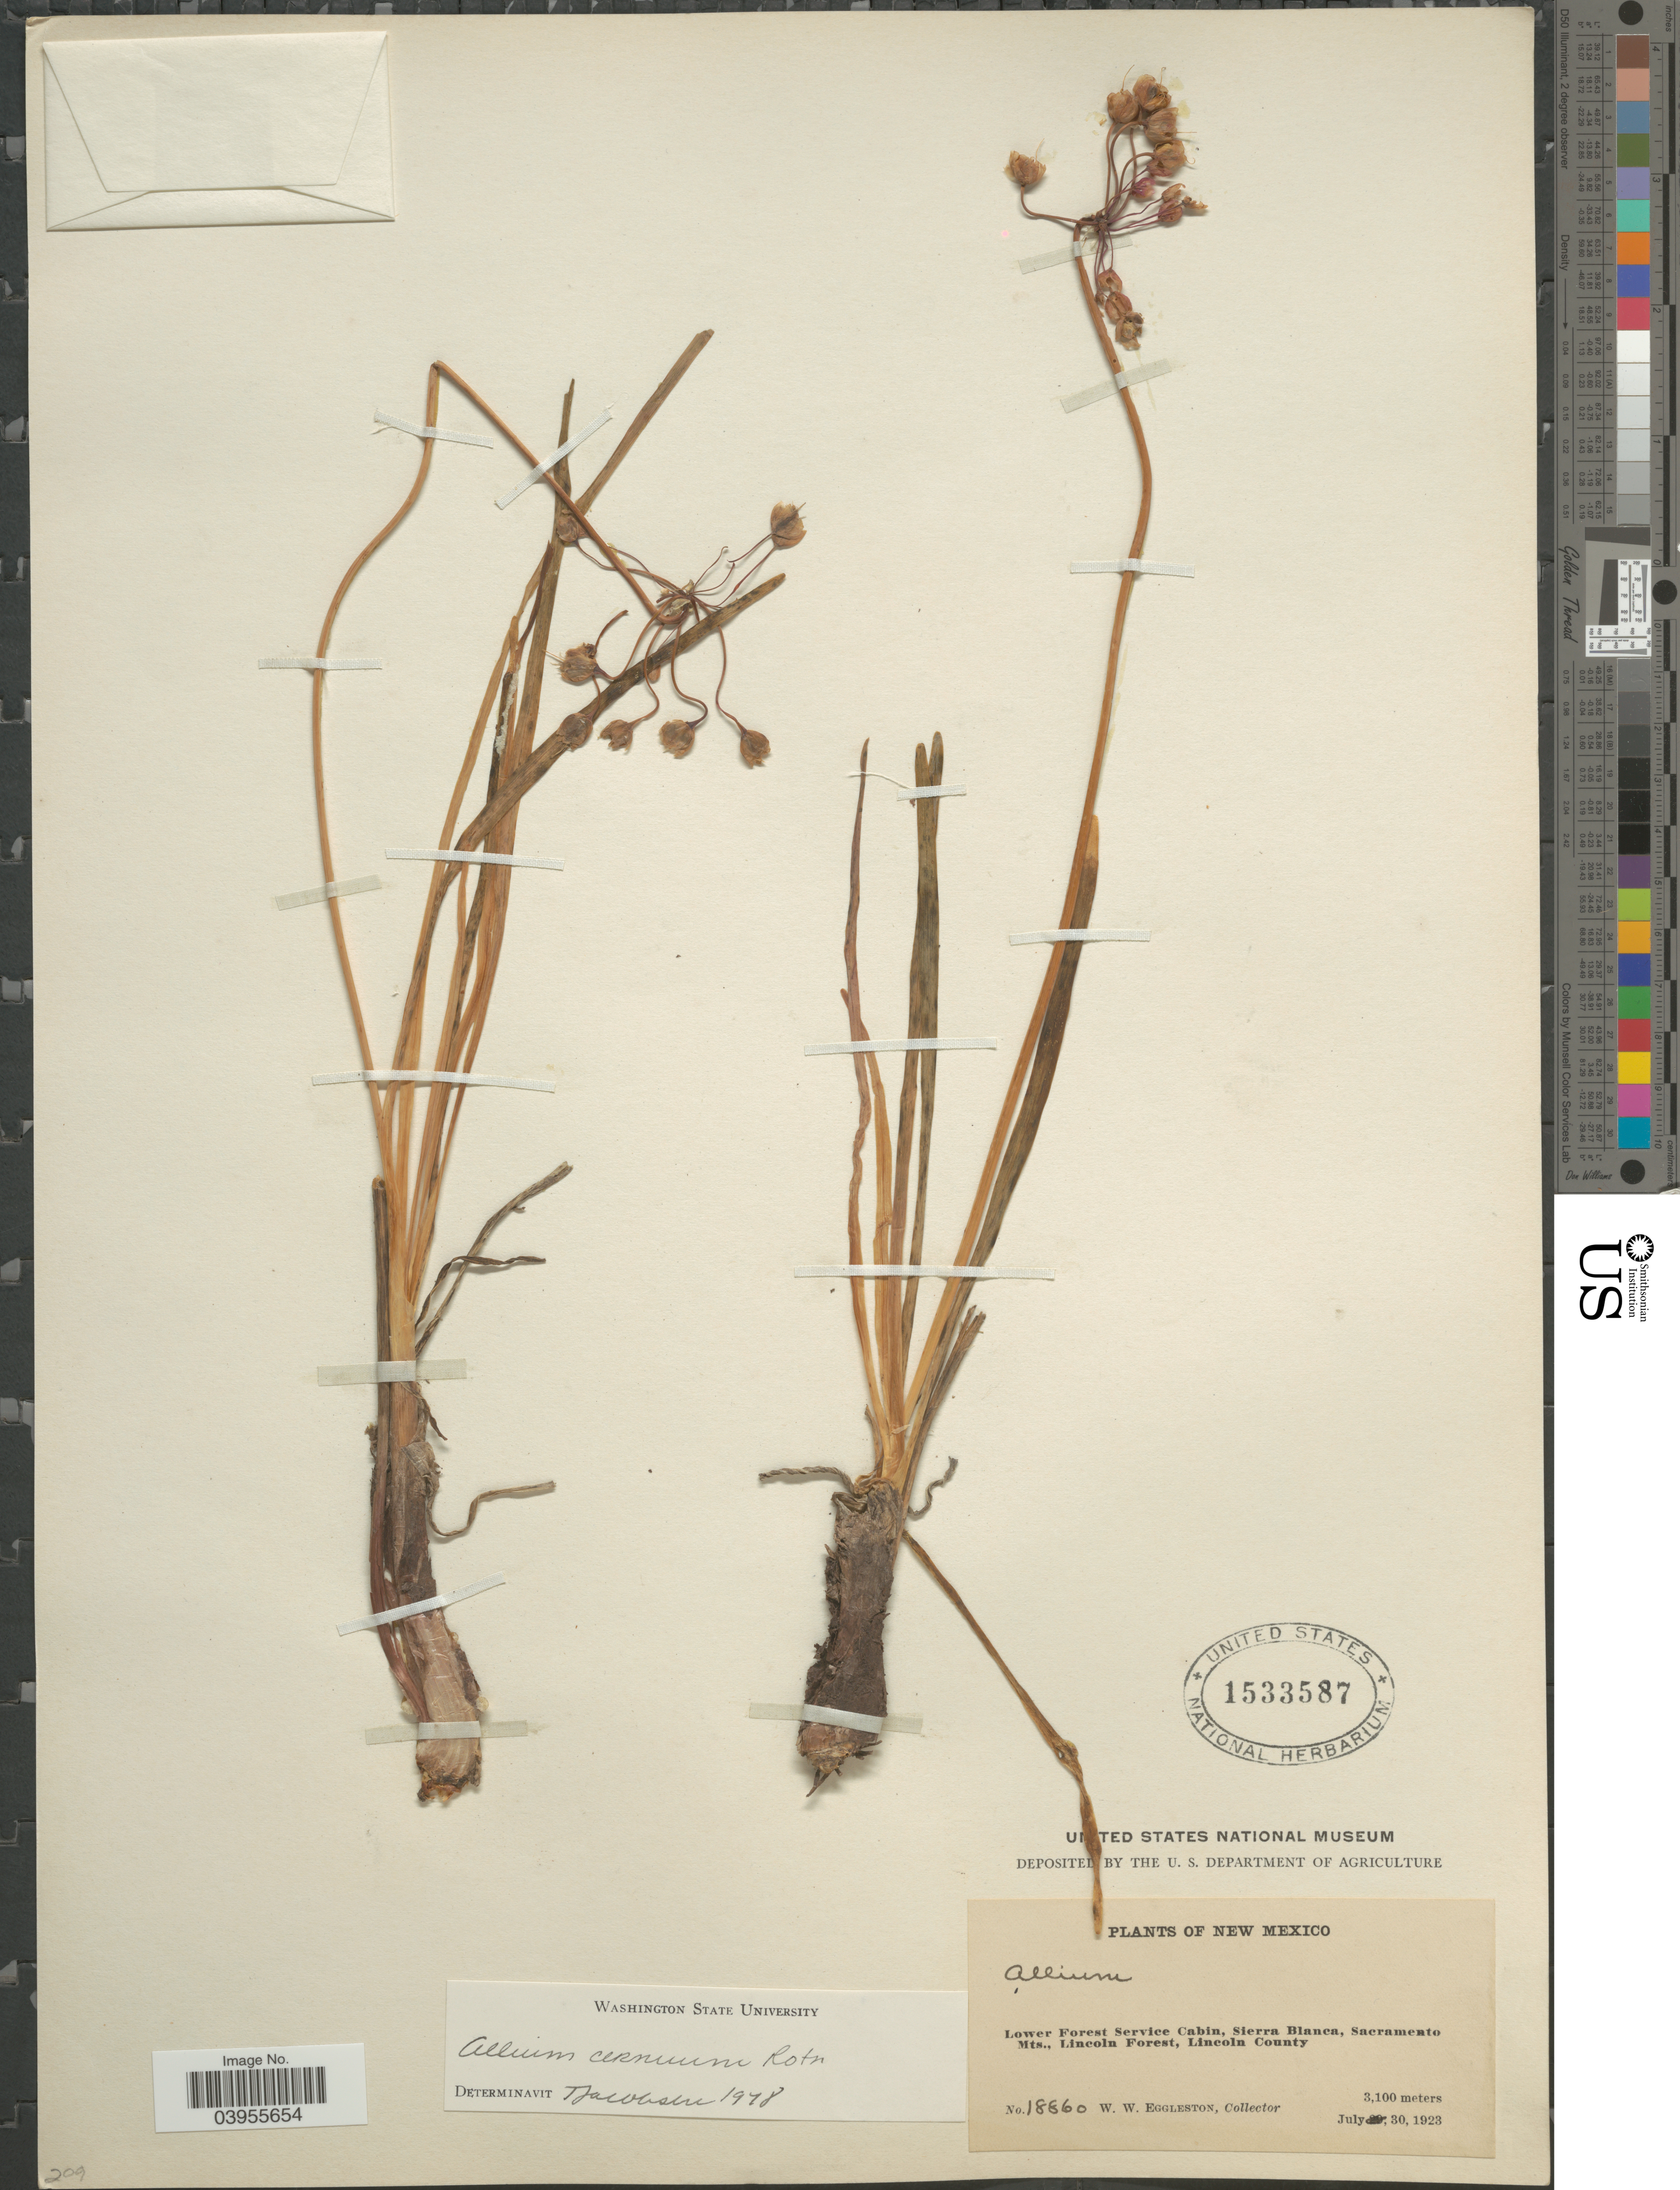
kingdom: Plantae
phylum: Tracheophyta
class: Liliopsida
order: Asparagales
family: Amaryllidaceae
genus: Allium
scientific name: Allium cernuum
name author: Roth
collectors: W. W. Eggleston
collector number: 18860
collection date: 1923-07-30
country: United States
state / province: New Mexico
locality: Lower Forest Service Cabin, Sierra Blanca, Sacramento Mts., Lincoln Forest, Lincoln County.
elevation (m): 3100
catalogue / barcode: US 1533587